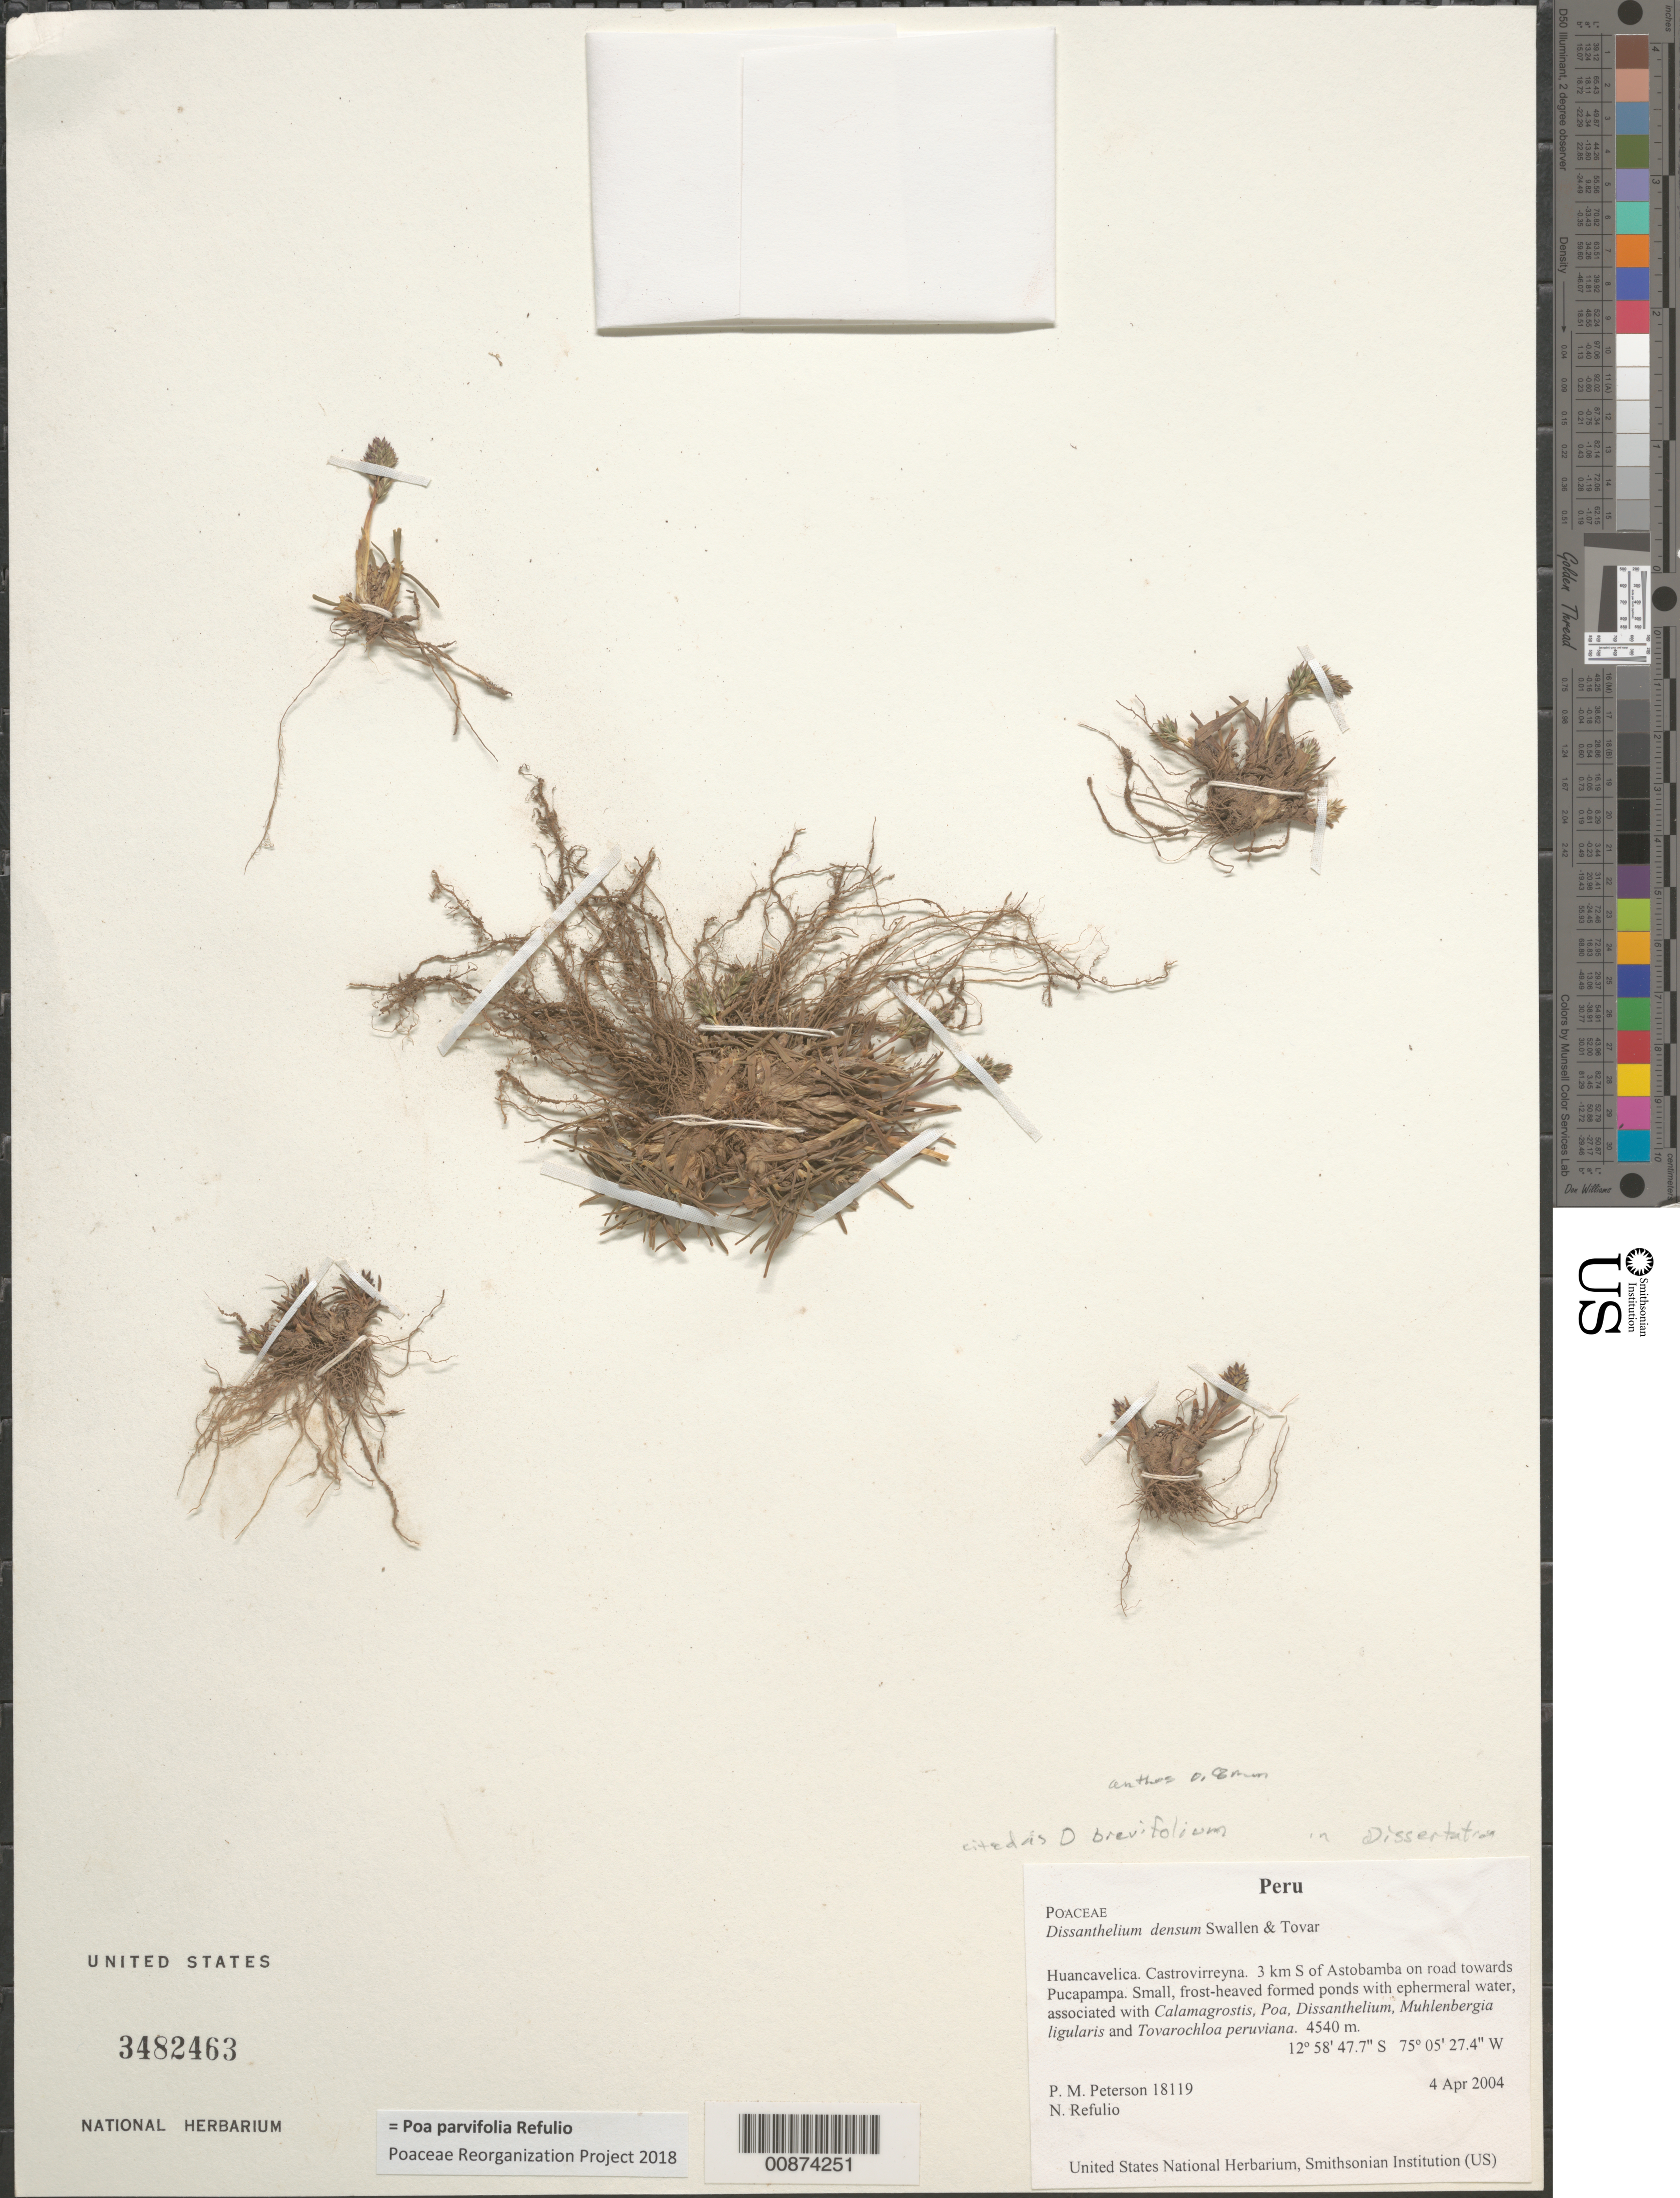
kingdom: Plantae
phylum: Tracheophyta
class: Liliopsida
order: Poales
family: Poaceae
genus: Poa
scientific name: Poa parvifolia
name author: Refulio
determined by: Poaceae Reorganization Project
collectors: P. M. Peterson & N. Refulio-Rodríguez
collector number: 18119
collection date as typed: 04 Apr 2004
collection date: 2004-04-04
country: Peru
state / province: Huancavelica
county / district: Castrovirreyna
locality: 3 km S of Astobamba on road towards Pucapampa. Small, frost-heaved formed ponds with ephermeral water, associated with Calamagrostis, Poa, Dissanthelium, Muhlenbergia ligularis and Tovarochloa peruviana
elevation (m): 4540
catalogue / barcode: US 3482463